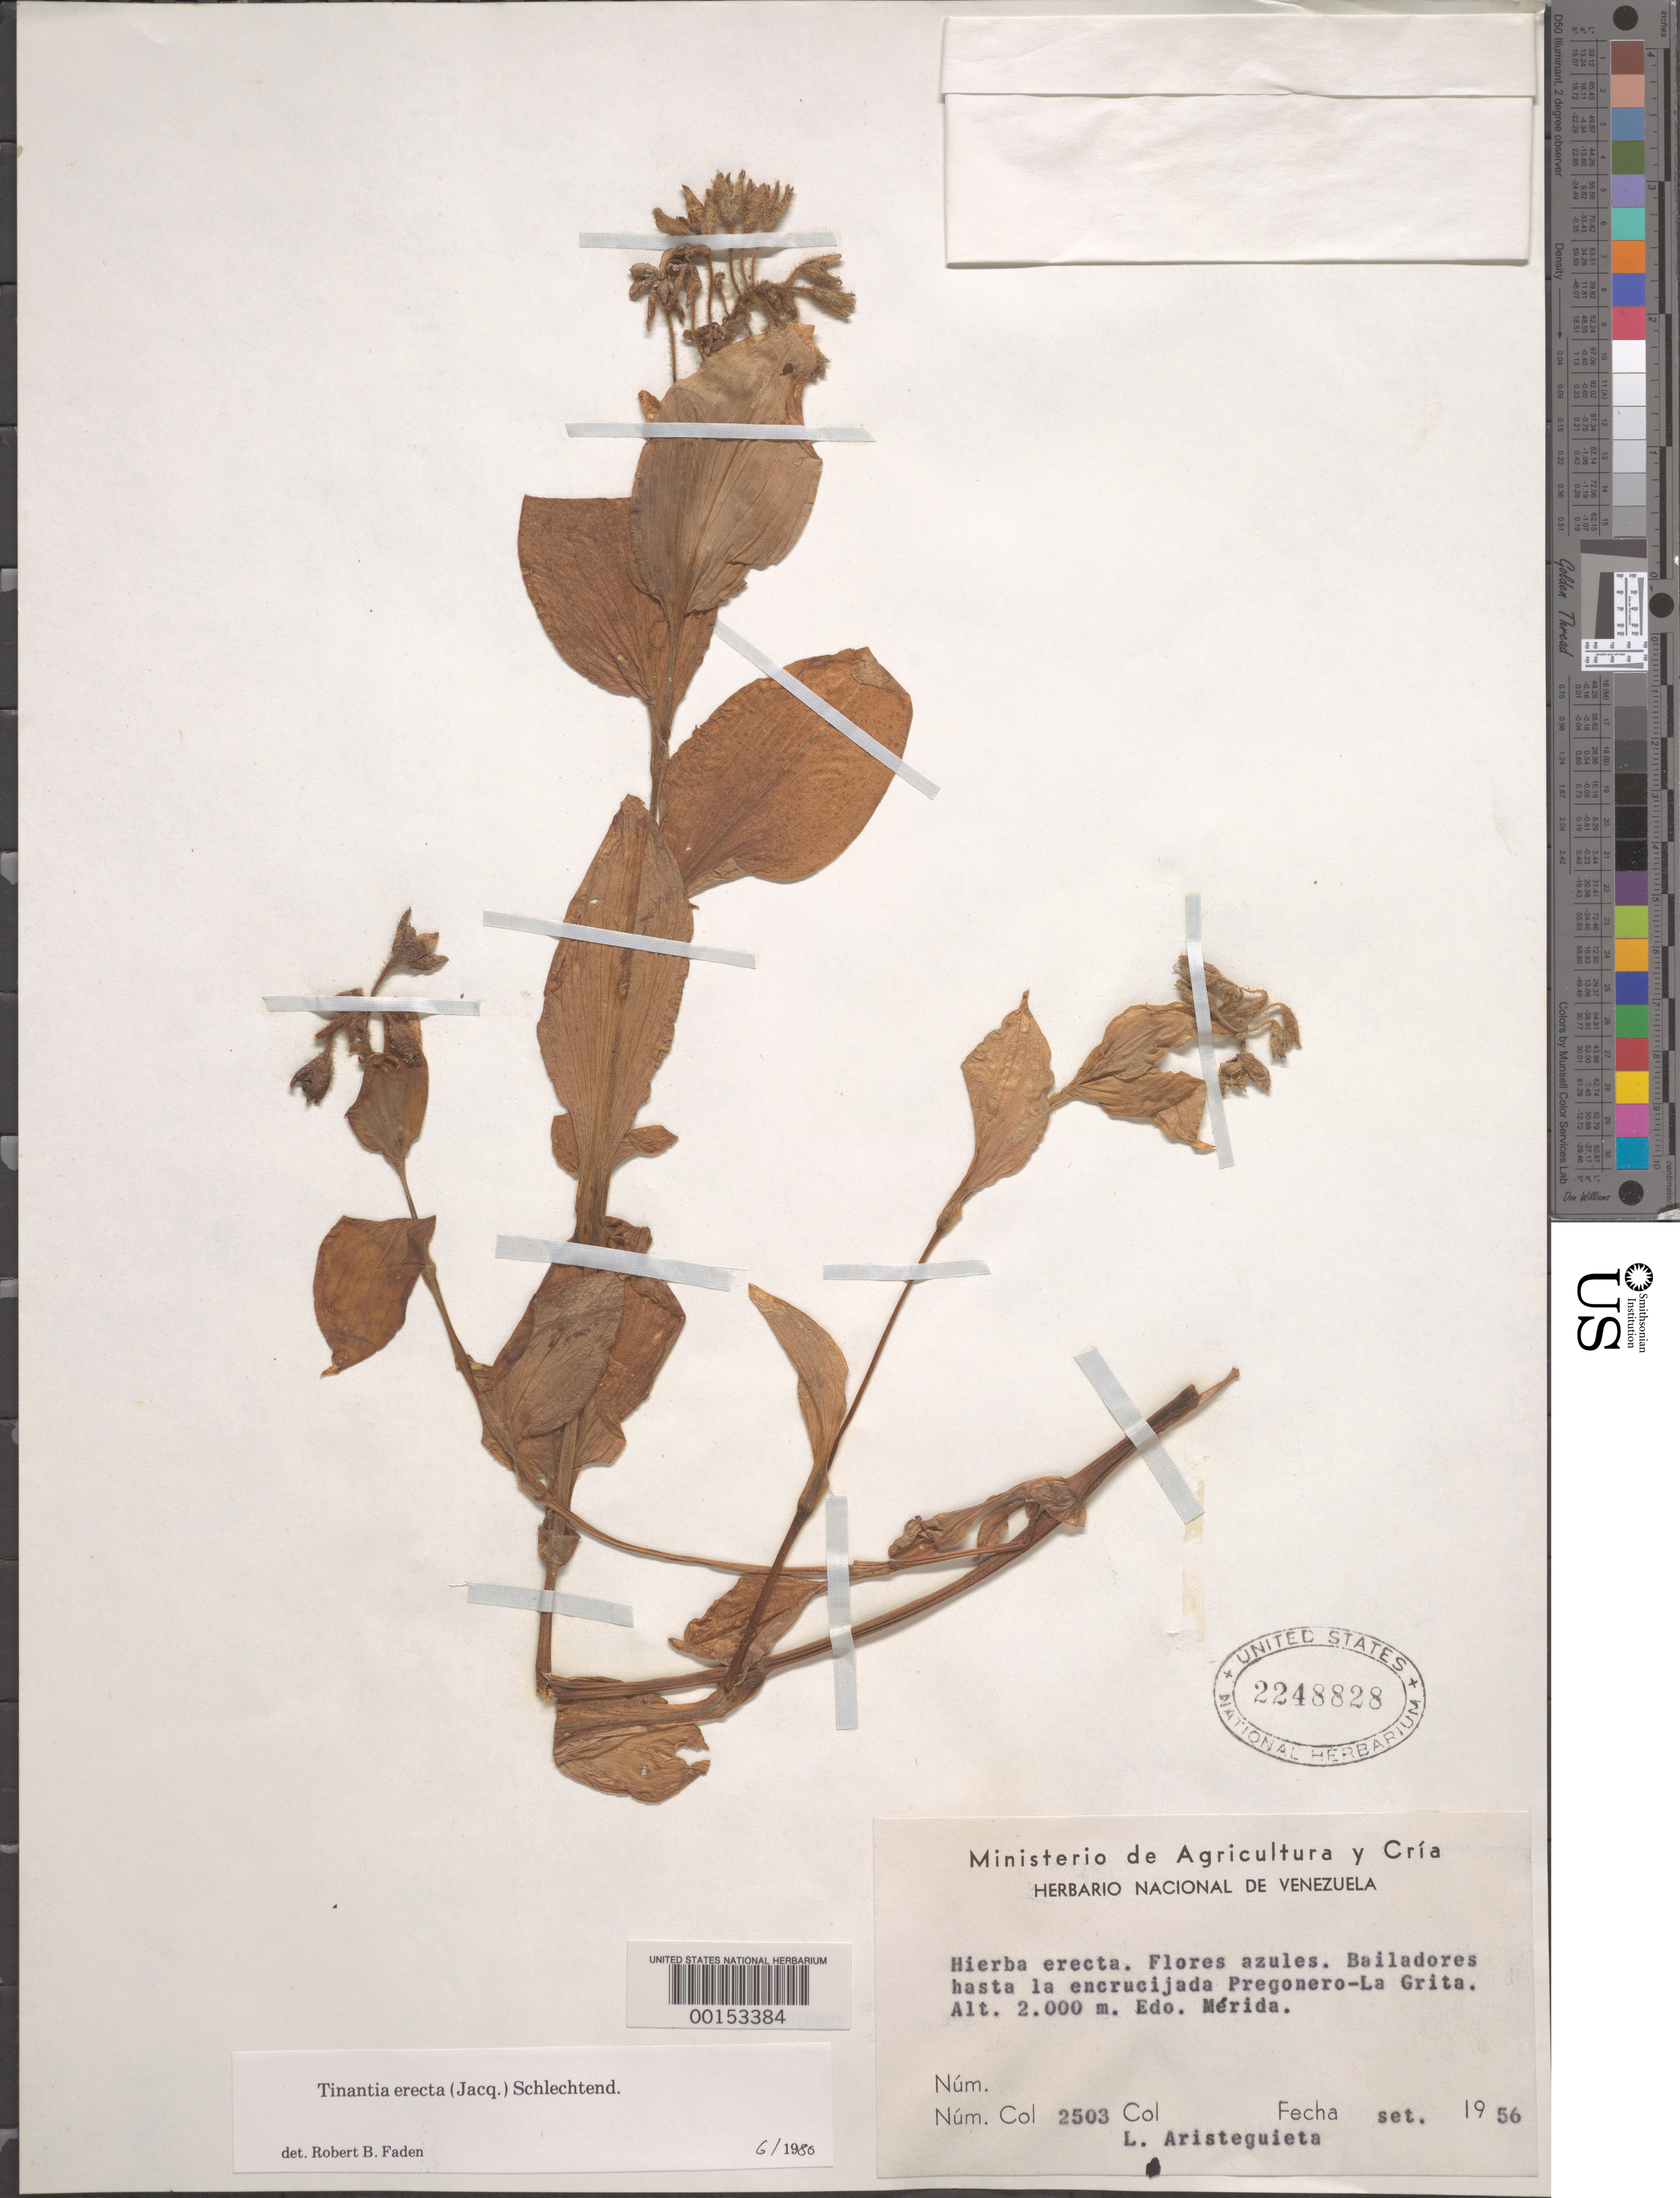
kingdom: Plantae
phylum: Tracheophyta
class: Liliopsida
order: Commelinales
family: Commelinaceae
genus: Tinantia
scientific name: Tinantia erecta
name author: (Jacq.) Fenzl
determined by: Faden, Robert B., (US), Smithsonian Institution - National Museum of Natural History (UNITED STATES)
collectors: L. Aristeguieta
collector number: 2503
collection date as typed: Sep 1956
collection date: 1956-09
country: Venezuela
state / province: Mérida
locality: Pregonerola grita road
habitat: Roadside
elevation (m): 2000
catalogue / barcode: US 2248828